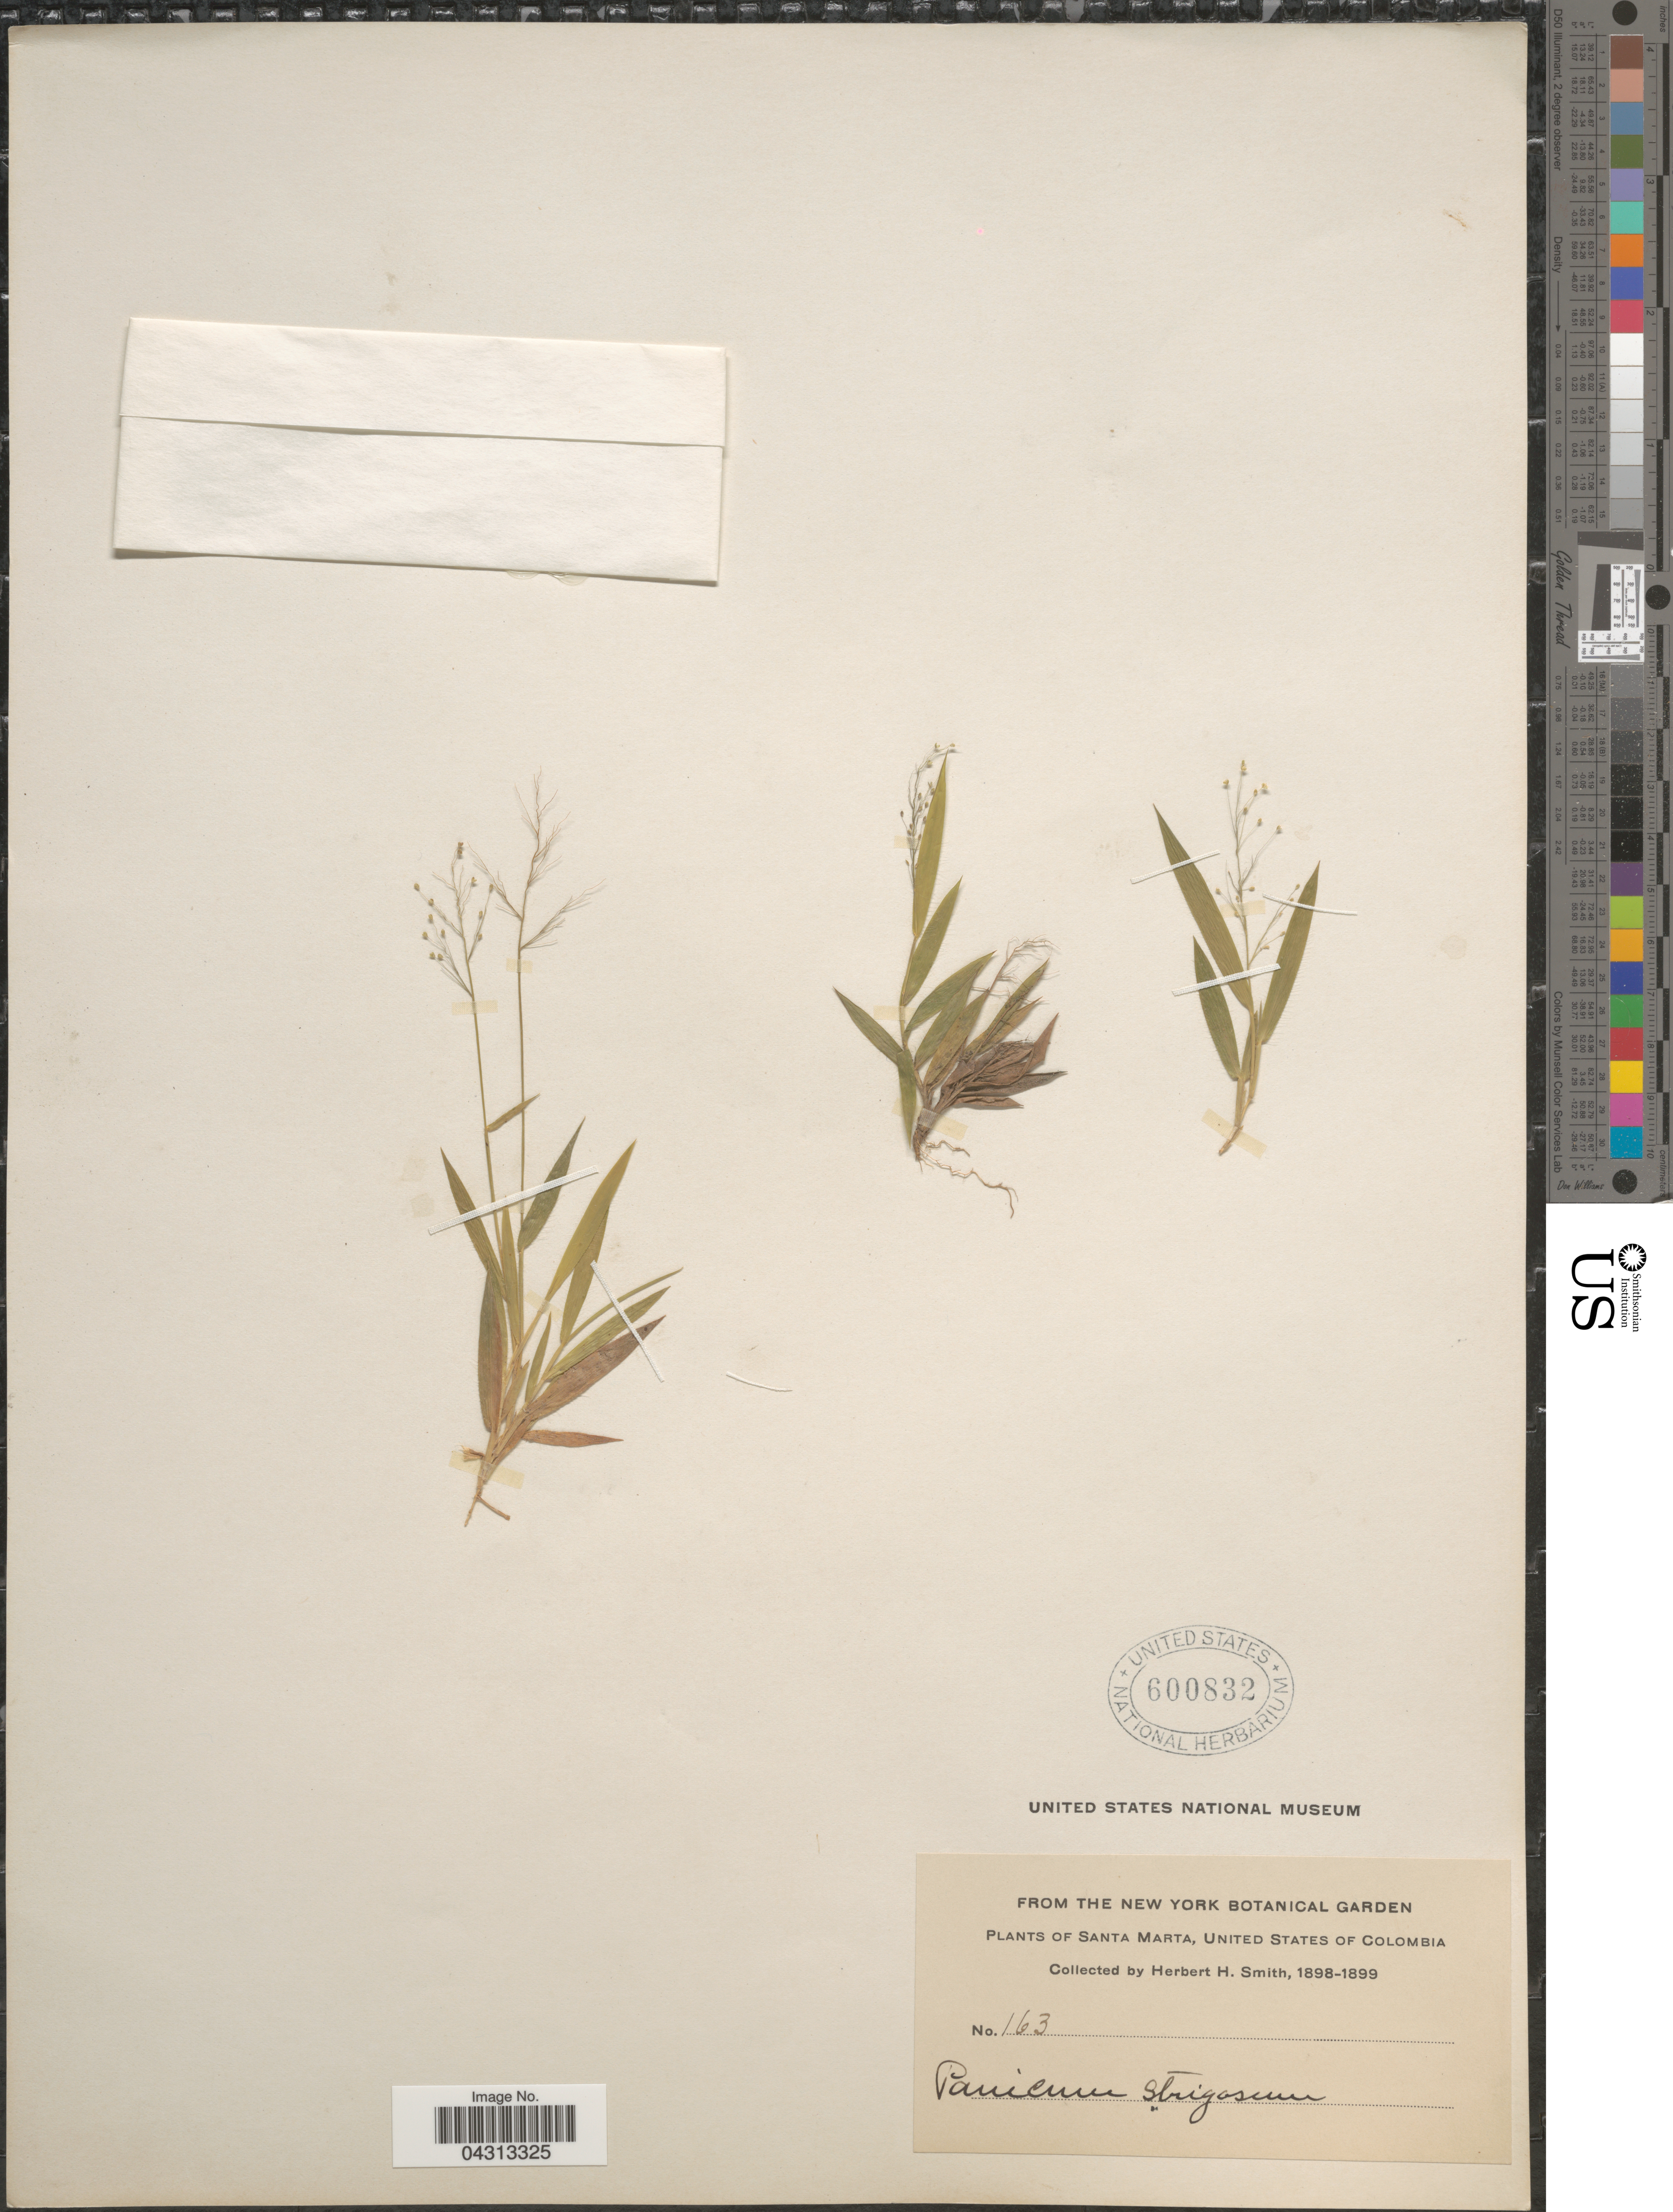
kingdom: Plantae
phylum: Tracheophyta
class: Liliopsida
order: Poales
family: Poaceae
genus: Dichanthelium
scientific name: Dichanthelium strigosum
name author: (Muhl. ex Elliott) Freckmann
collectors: Herbert H. Smith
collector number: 163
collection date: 1898/1899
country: Colombia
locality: Santa Marta, United States of Columbia.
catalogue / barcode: US 600832